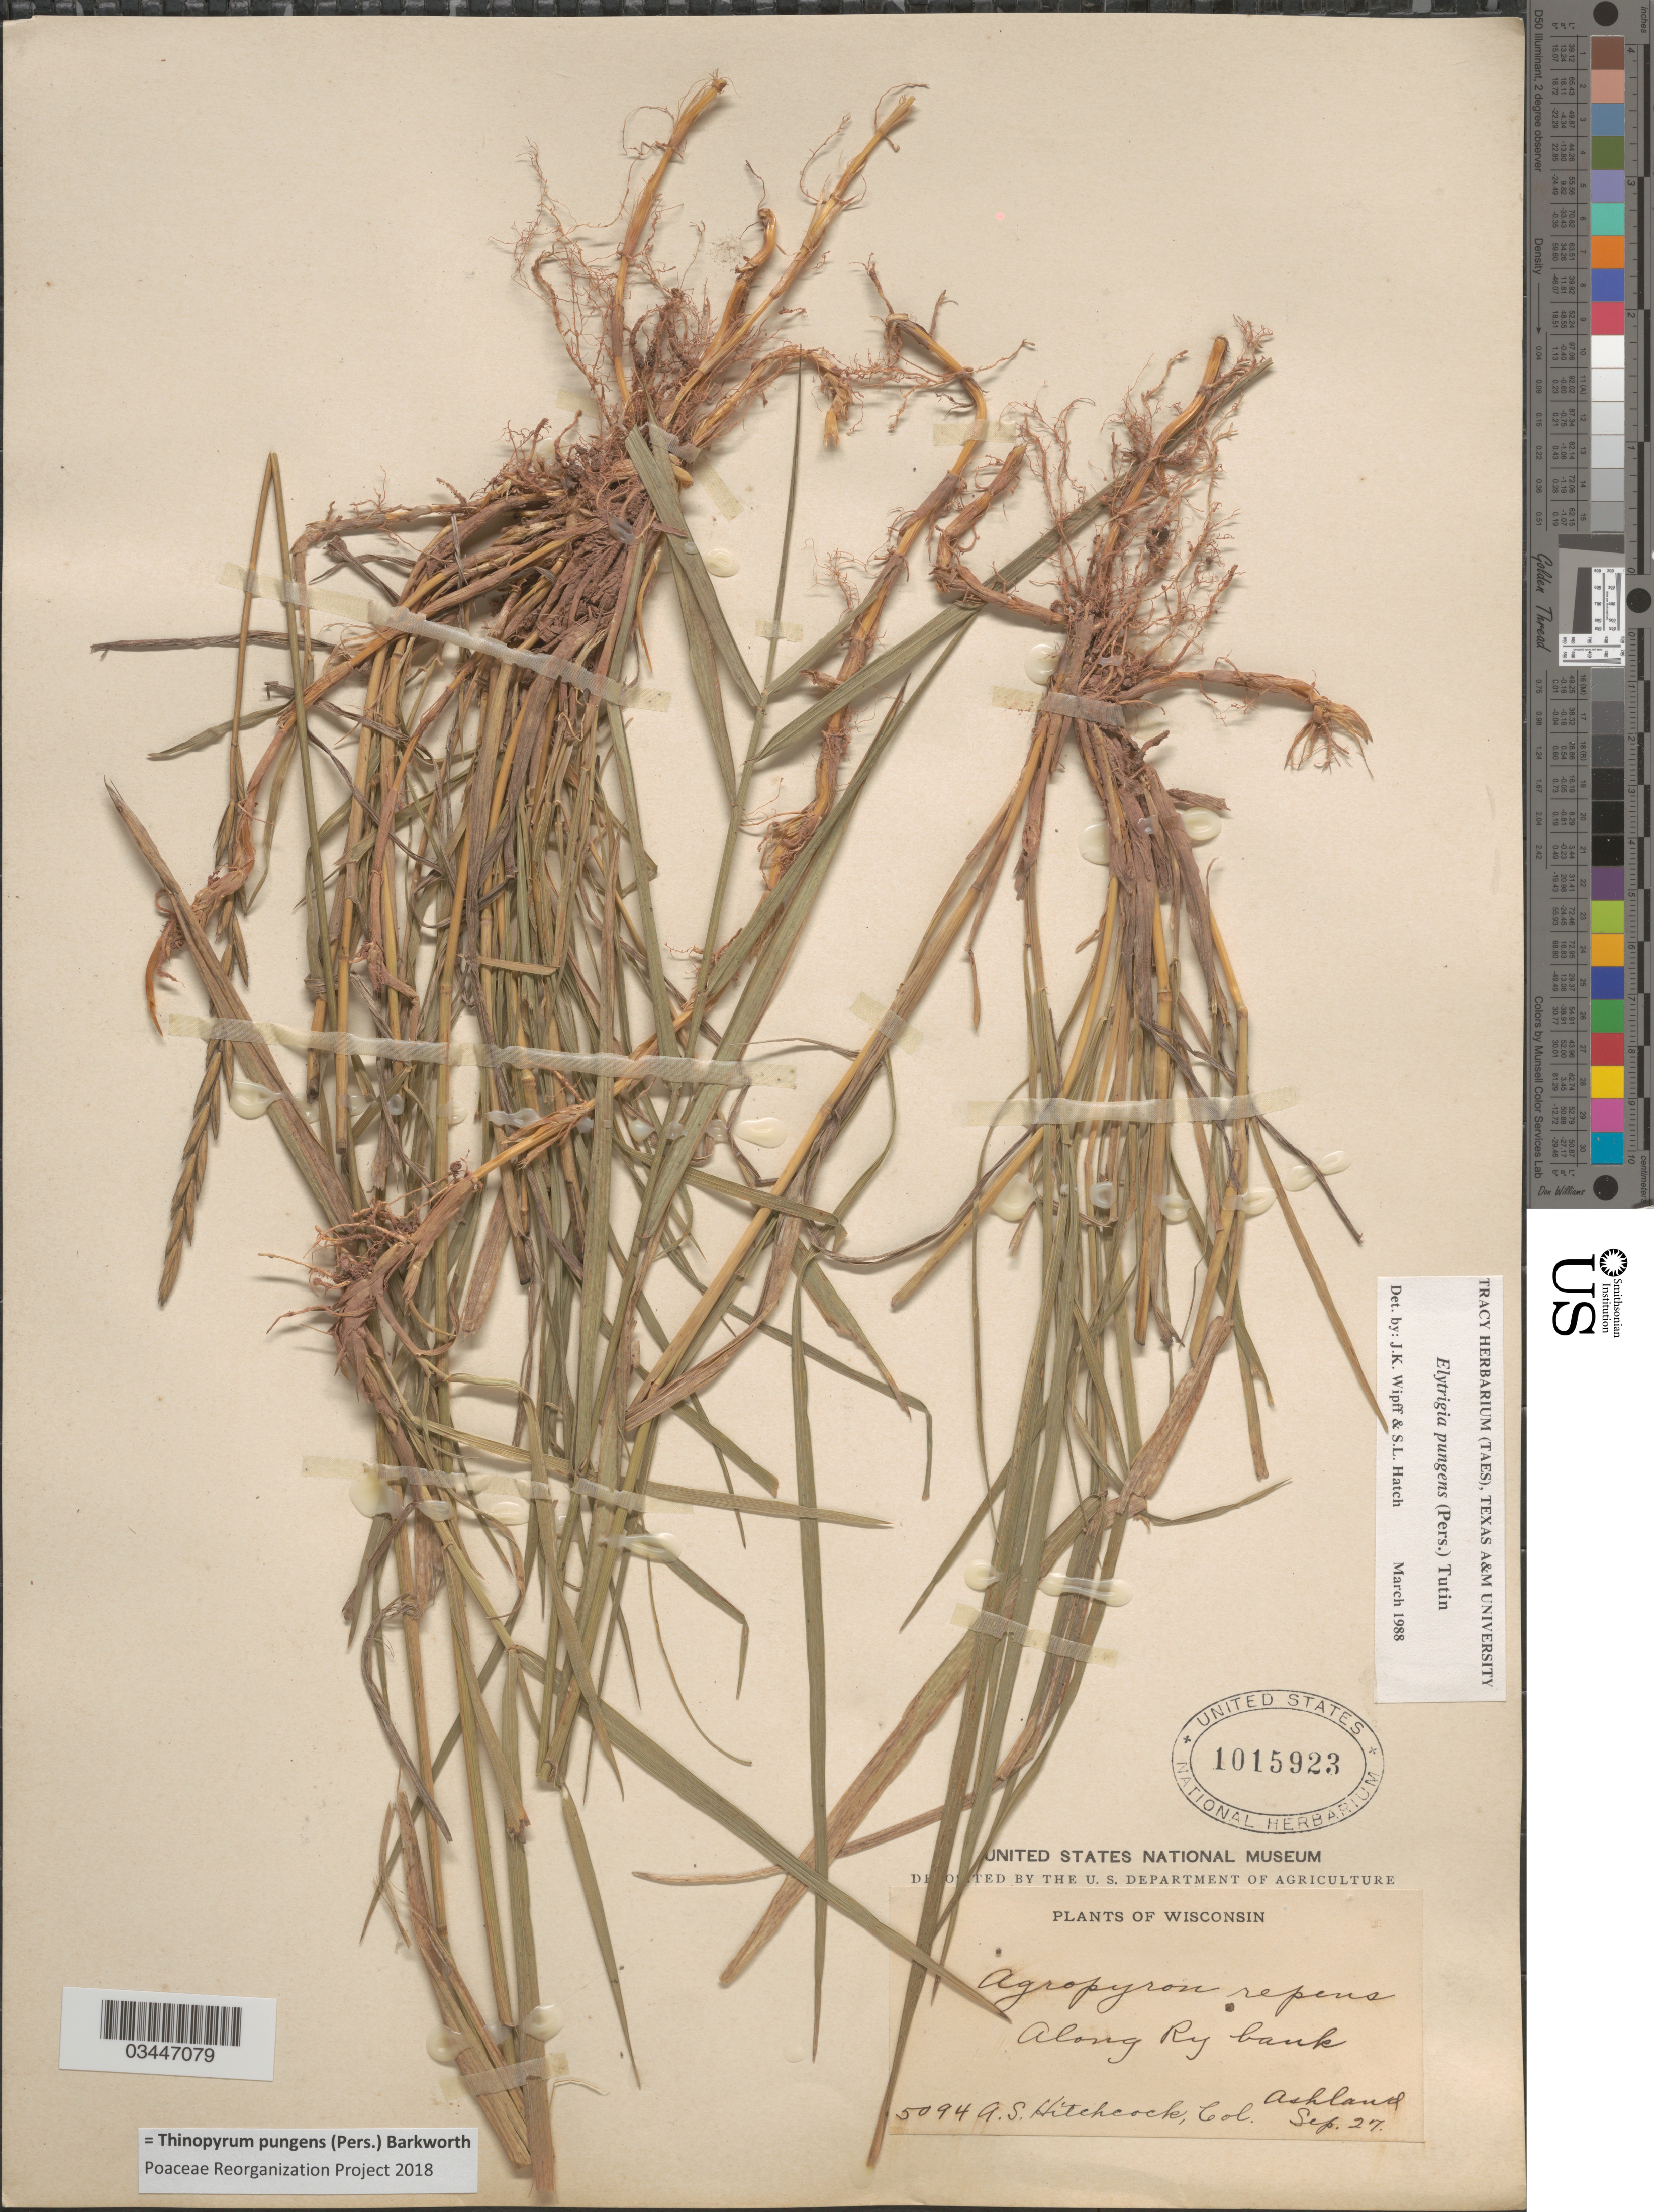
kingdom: Plantae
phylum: Tracheophyta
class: Liliopsida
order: Poales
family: Poaceae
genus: Thinopyrum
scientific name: Thinopyrum pungens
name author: (Pers.) Barkworth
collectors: A. S. Hitchcock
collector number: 5094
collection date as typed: Transcribed d/m/y: /9/27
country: United States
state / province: Wisconsin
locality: Along Ry bank. Ashland.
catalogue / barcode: US 1015923